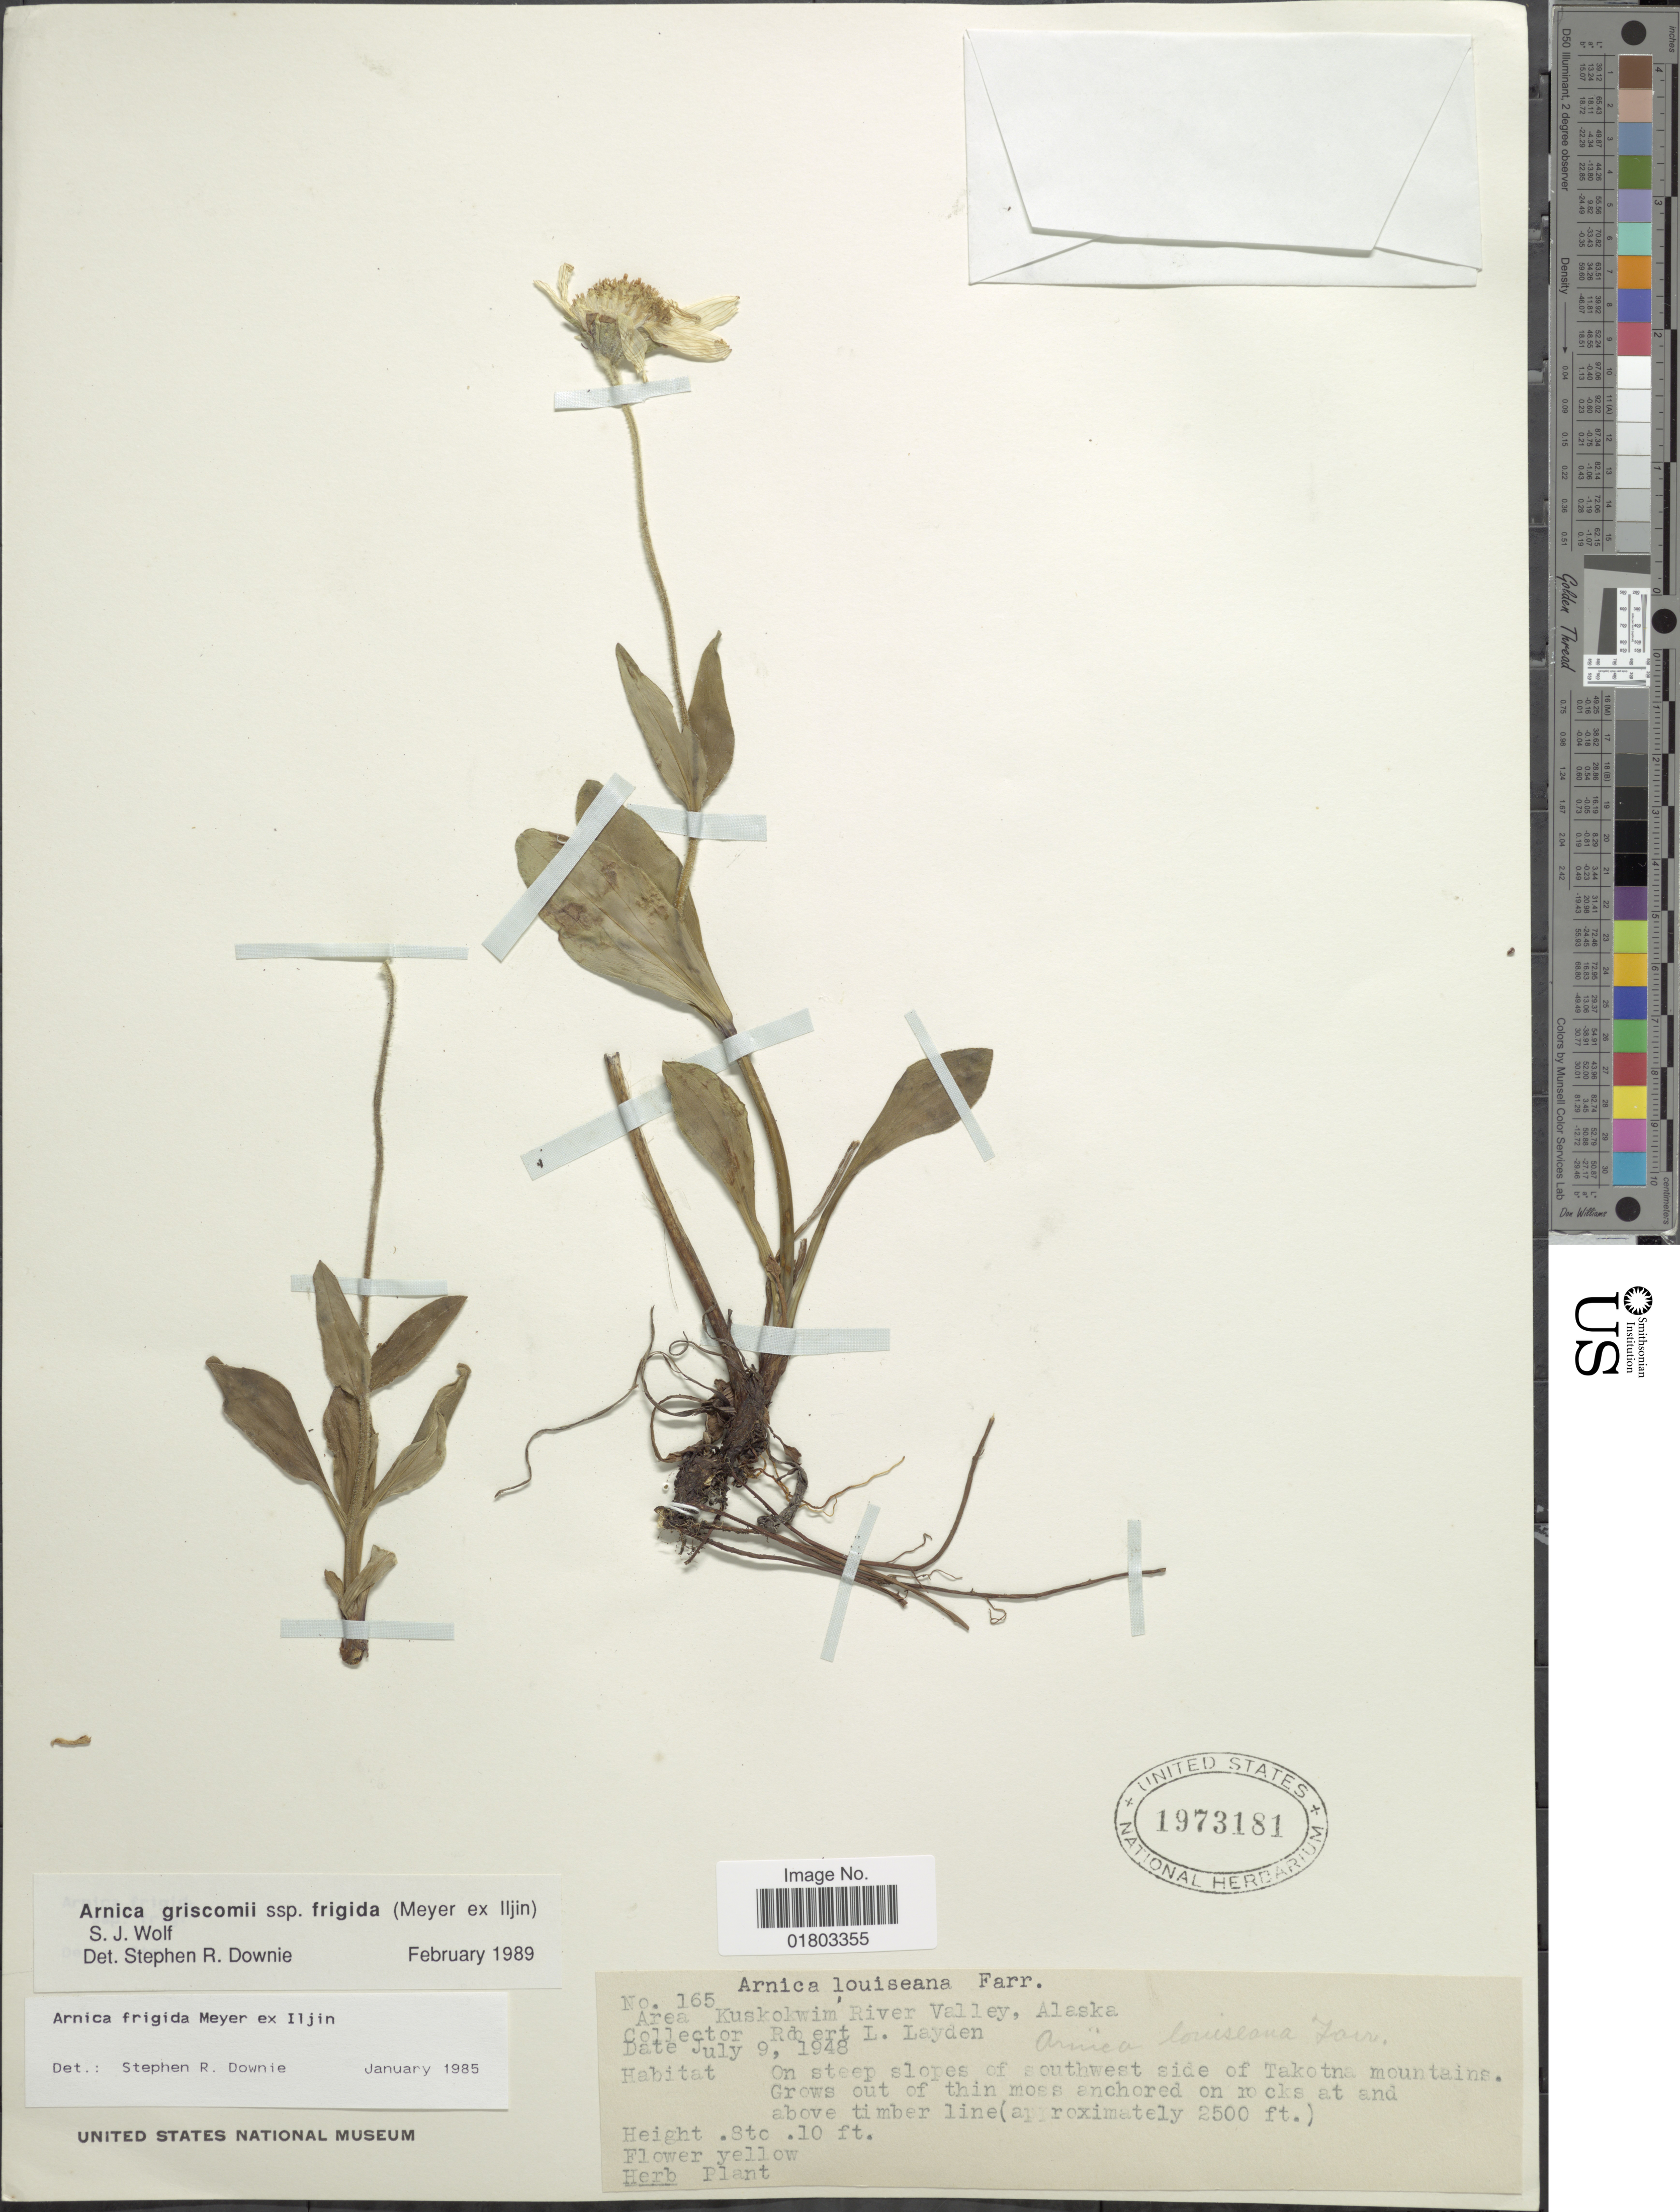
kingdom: Plantae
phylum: Tracheophyta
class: Magnoliopsida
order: Asterales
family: Asteraceae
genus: Arnica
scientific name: Arnica griscomii subsp. frigida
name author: (C.A. Mey. ex Iljin) S.J. Wolf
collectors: R. Layden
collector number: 165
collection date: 1948-07-09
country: United States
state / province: Alaska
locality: Area Kuskokwim River Valley, On steep slopes of southwest side of Takotna mountains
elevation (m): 762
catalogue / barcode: US 1973181